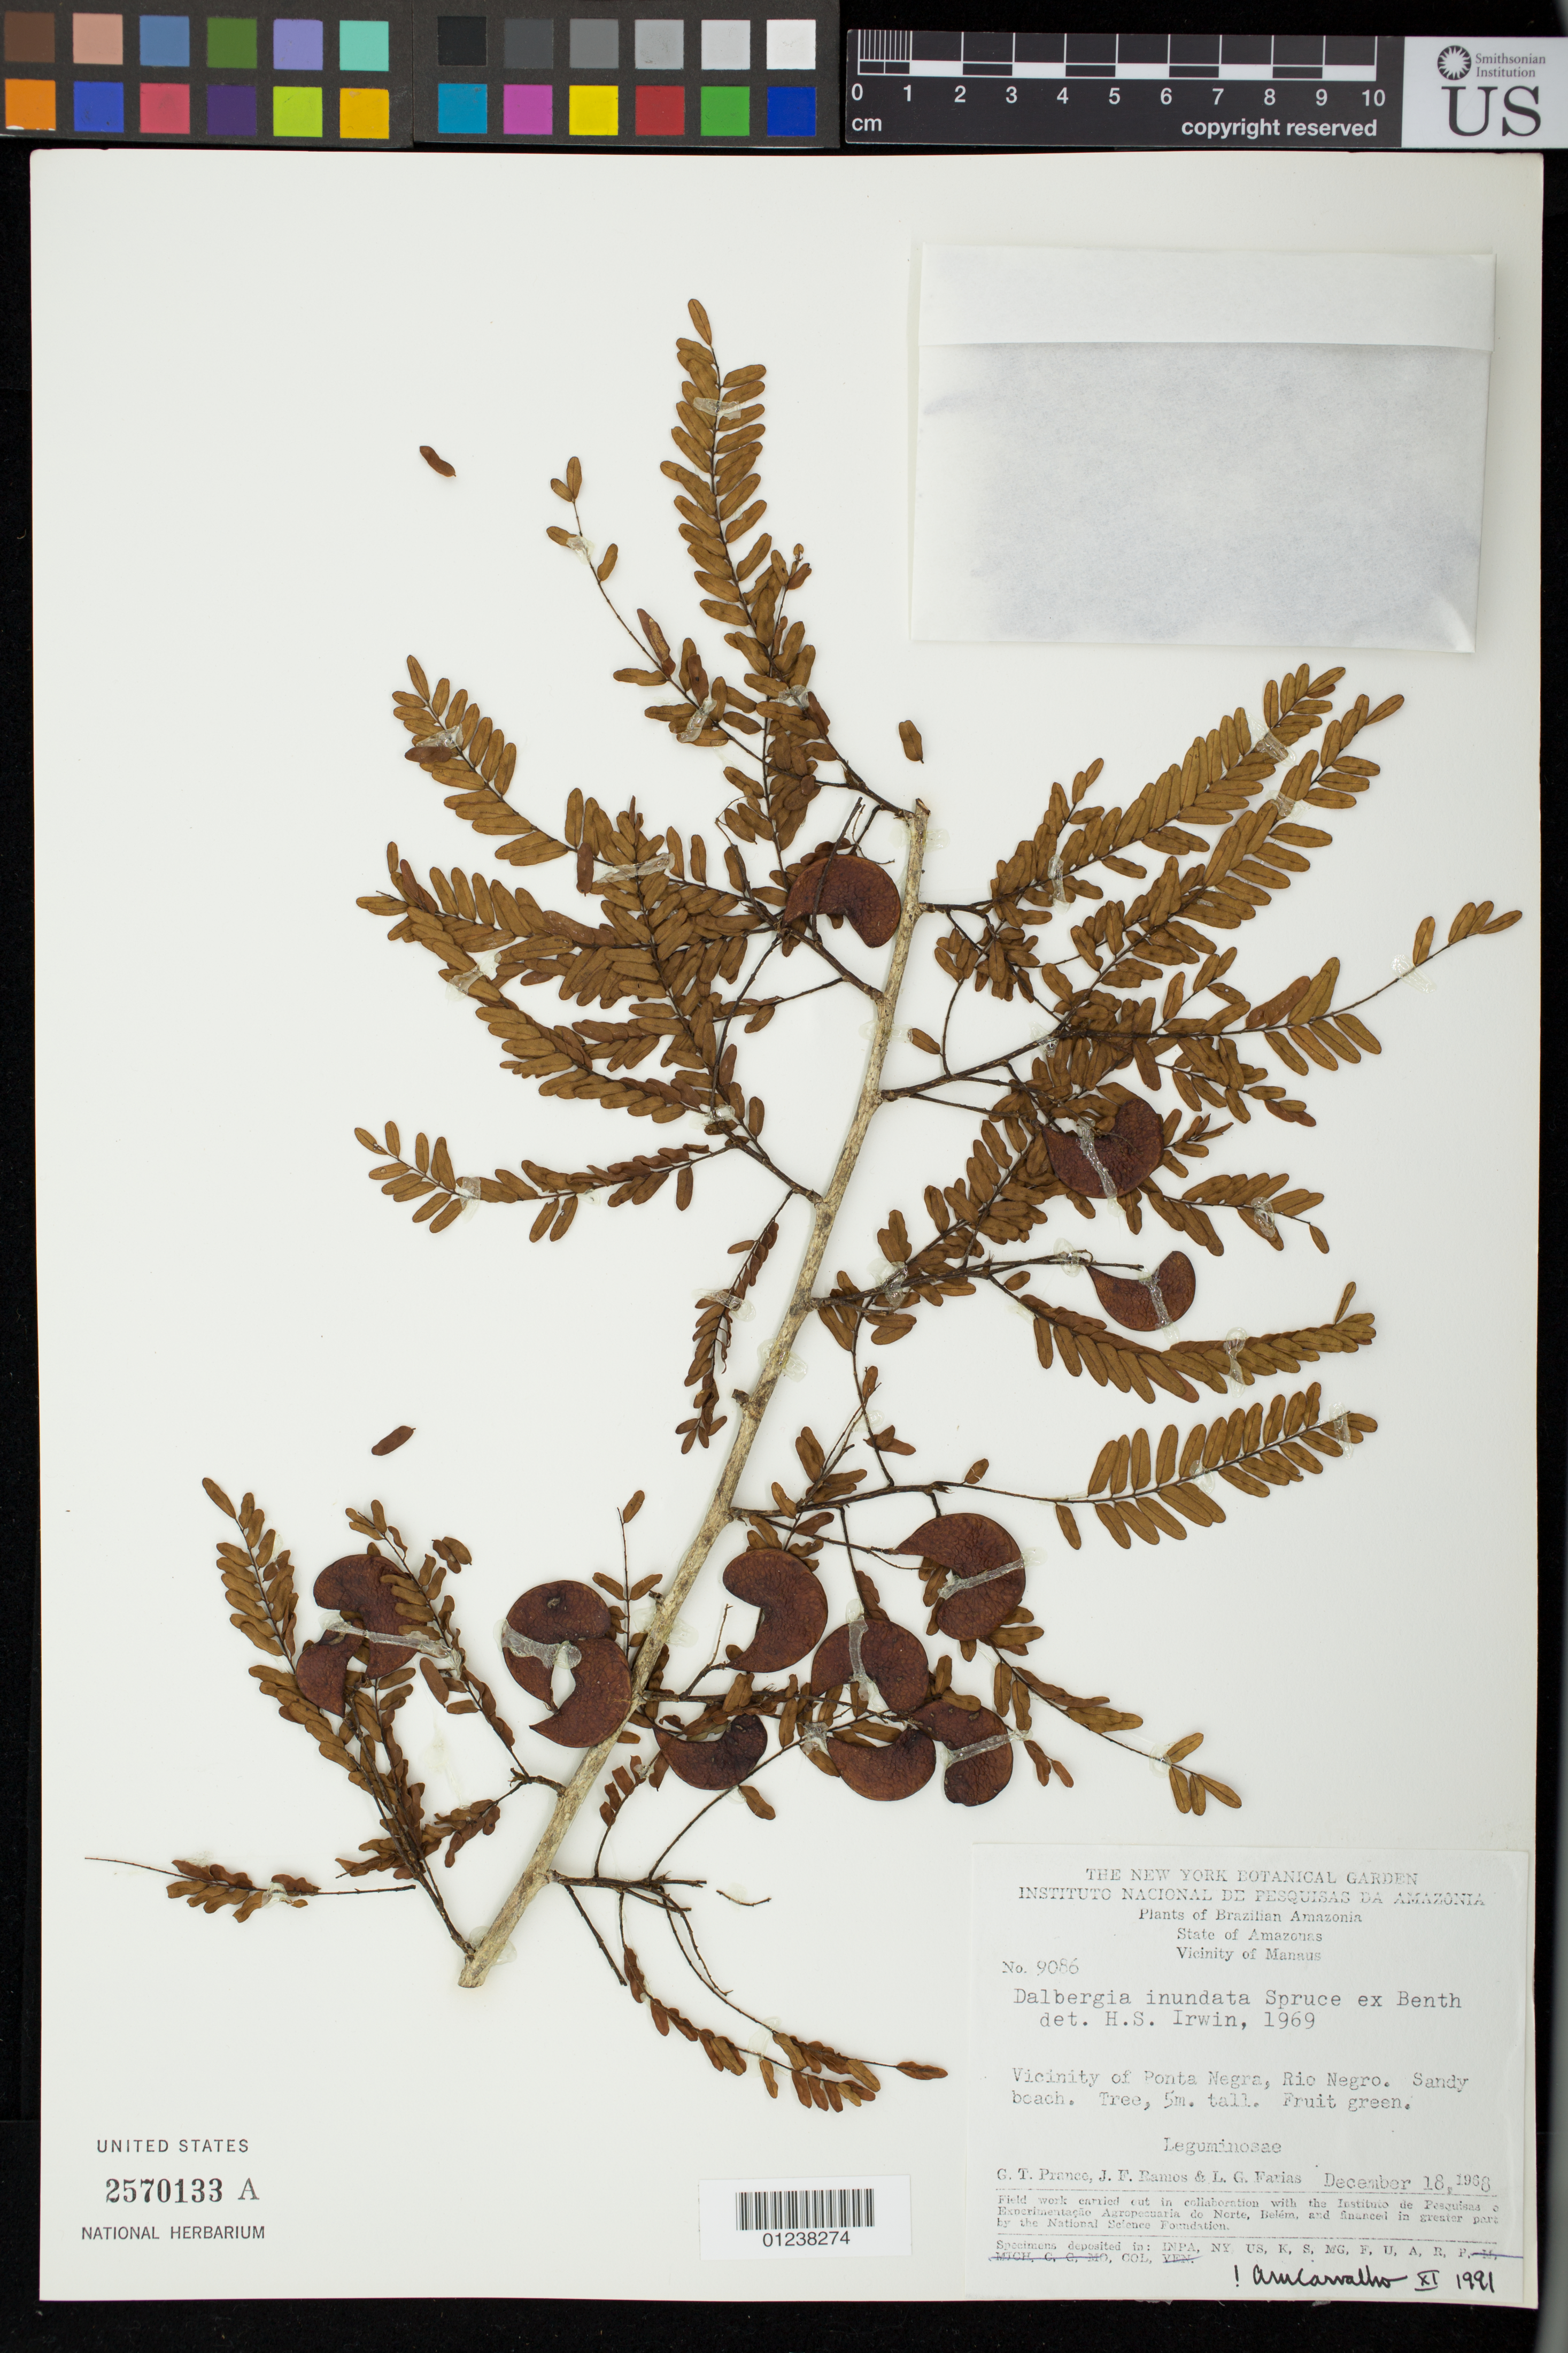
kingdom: Plantae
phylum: Tracheophyta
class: Magnoliopsida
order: Fabales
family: Fabaceae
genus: Dalbergia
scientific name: Dalbergia inundata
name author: Benth.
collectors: G. T. Prance, J. F. Ramos & L. G. Farias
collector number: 9086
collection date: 1968-12-18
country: Brazil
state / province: Amazonas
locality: Vicinity of Ponta Negra, Rio Negro. Vicinity of Manaus.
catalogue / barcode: US 2570133A